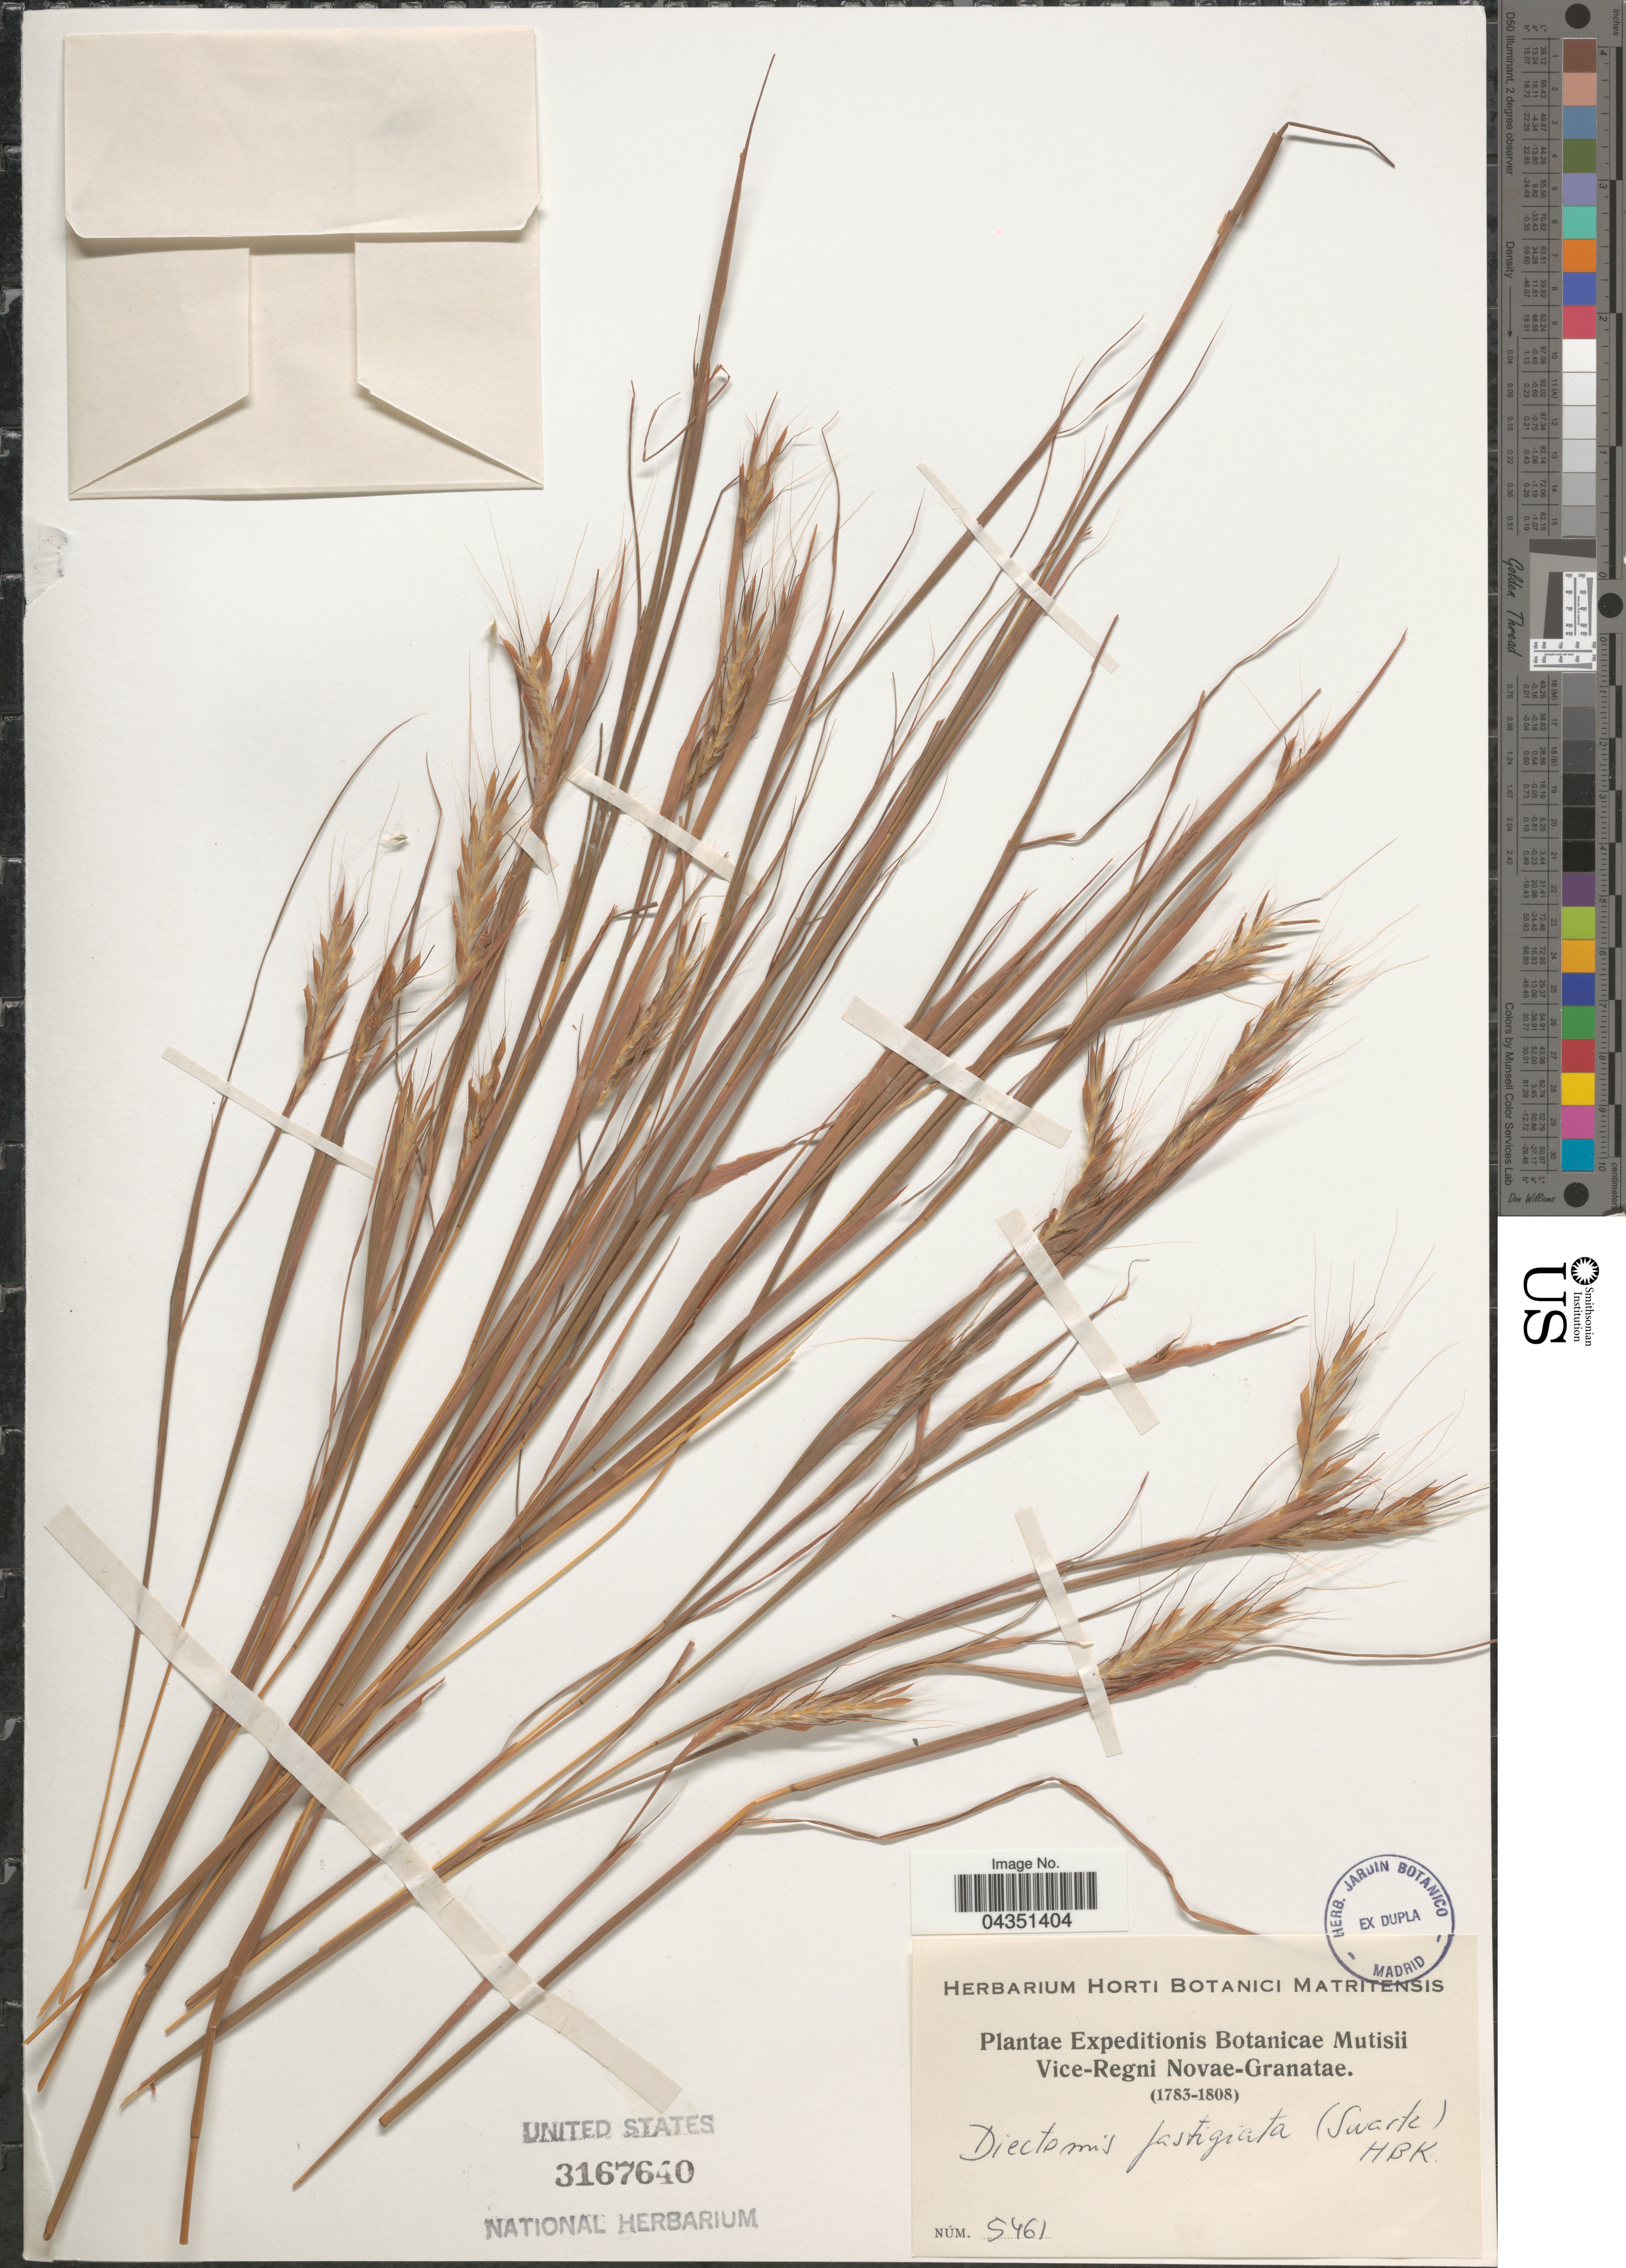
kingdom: Plantae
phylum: Tracheophyta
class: Liliopsida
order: Poales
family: Poaceae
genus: Diectomis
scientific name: Diectomis fastigiata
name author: (Sw.) P. Beauv.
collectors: Expeditions Botanicae Mutisii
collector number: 5461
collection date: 1783/1808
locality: Vice-Regni Novae-Granatae.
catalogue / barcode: US 3167640